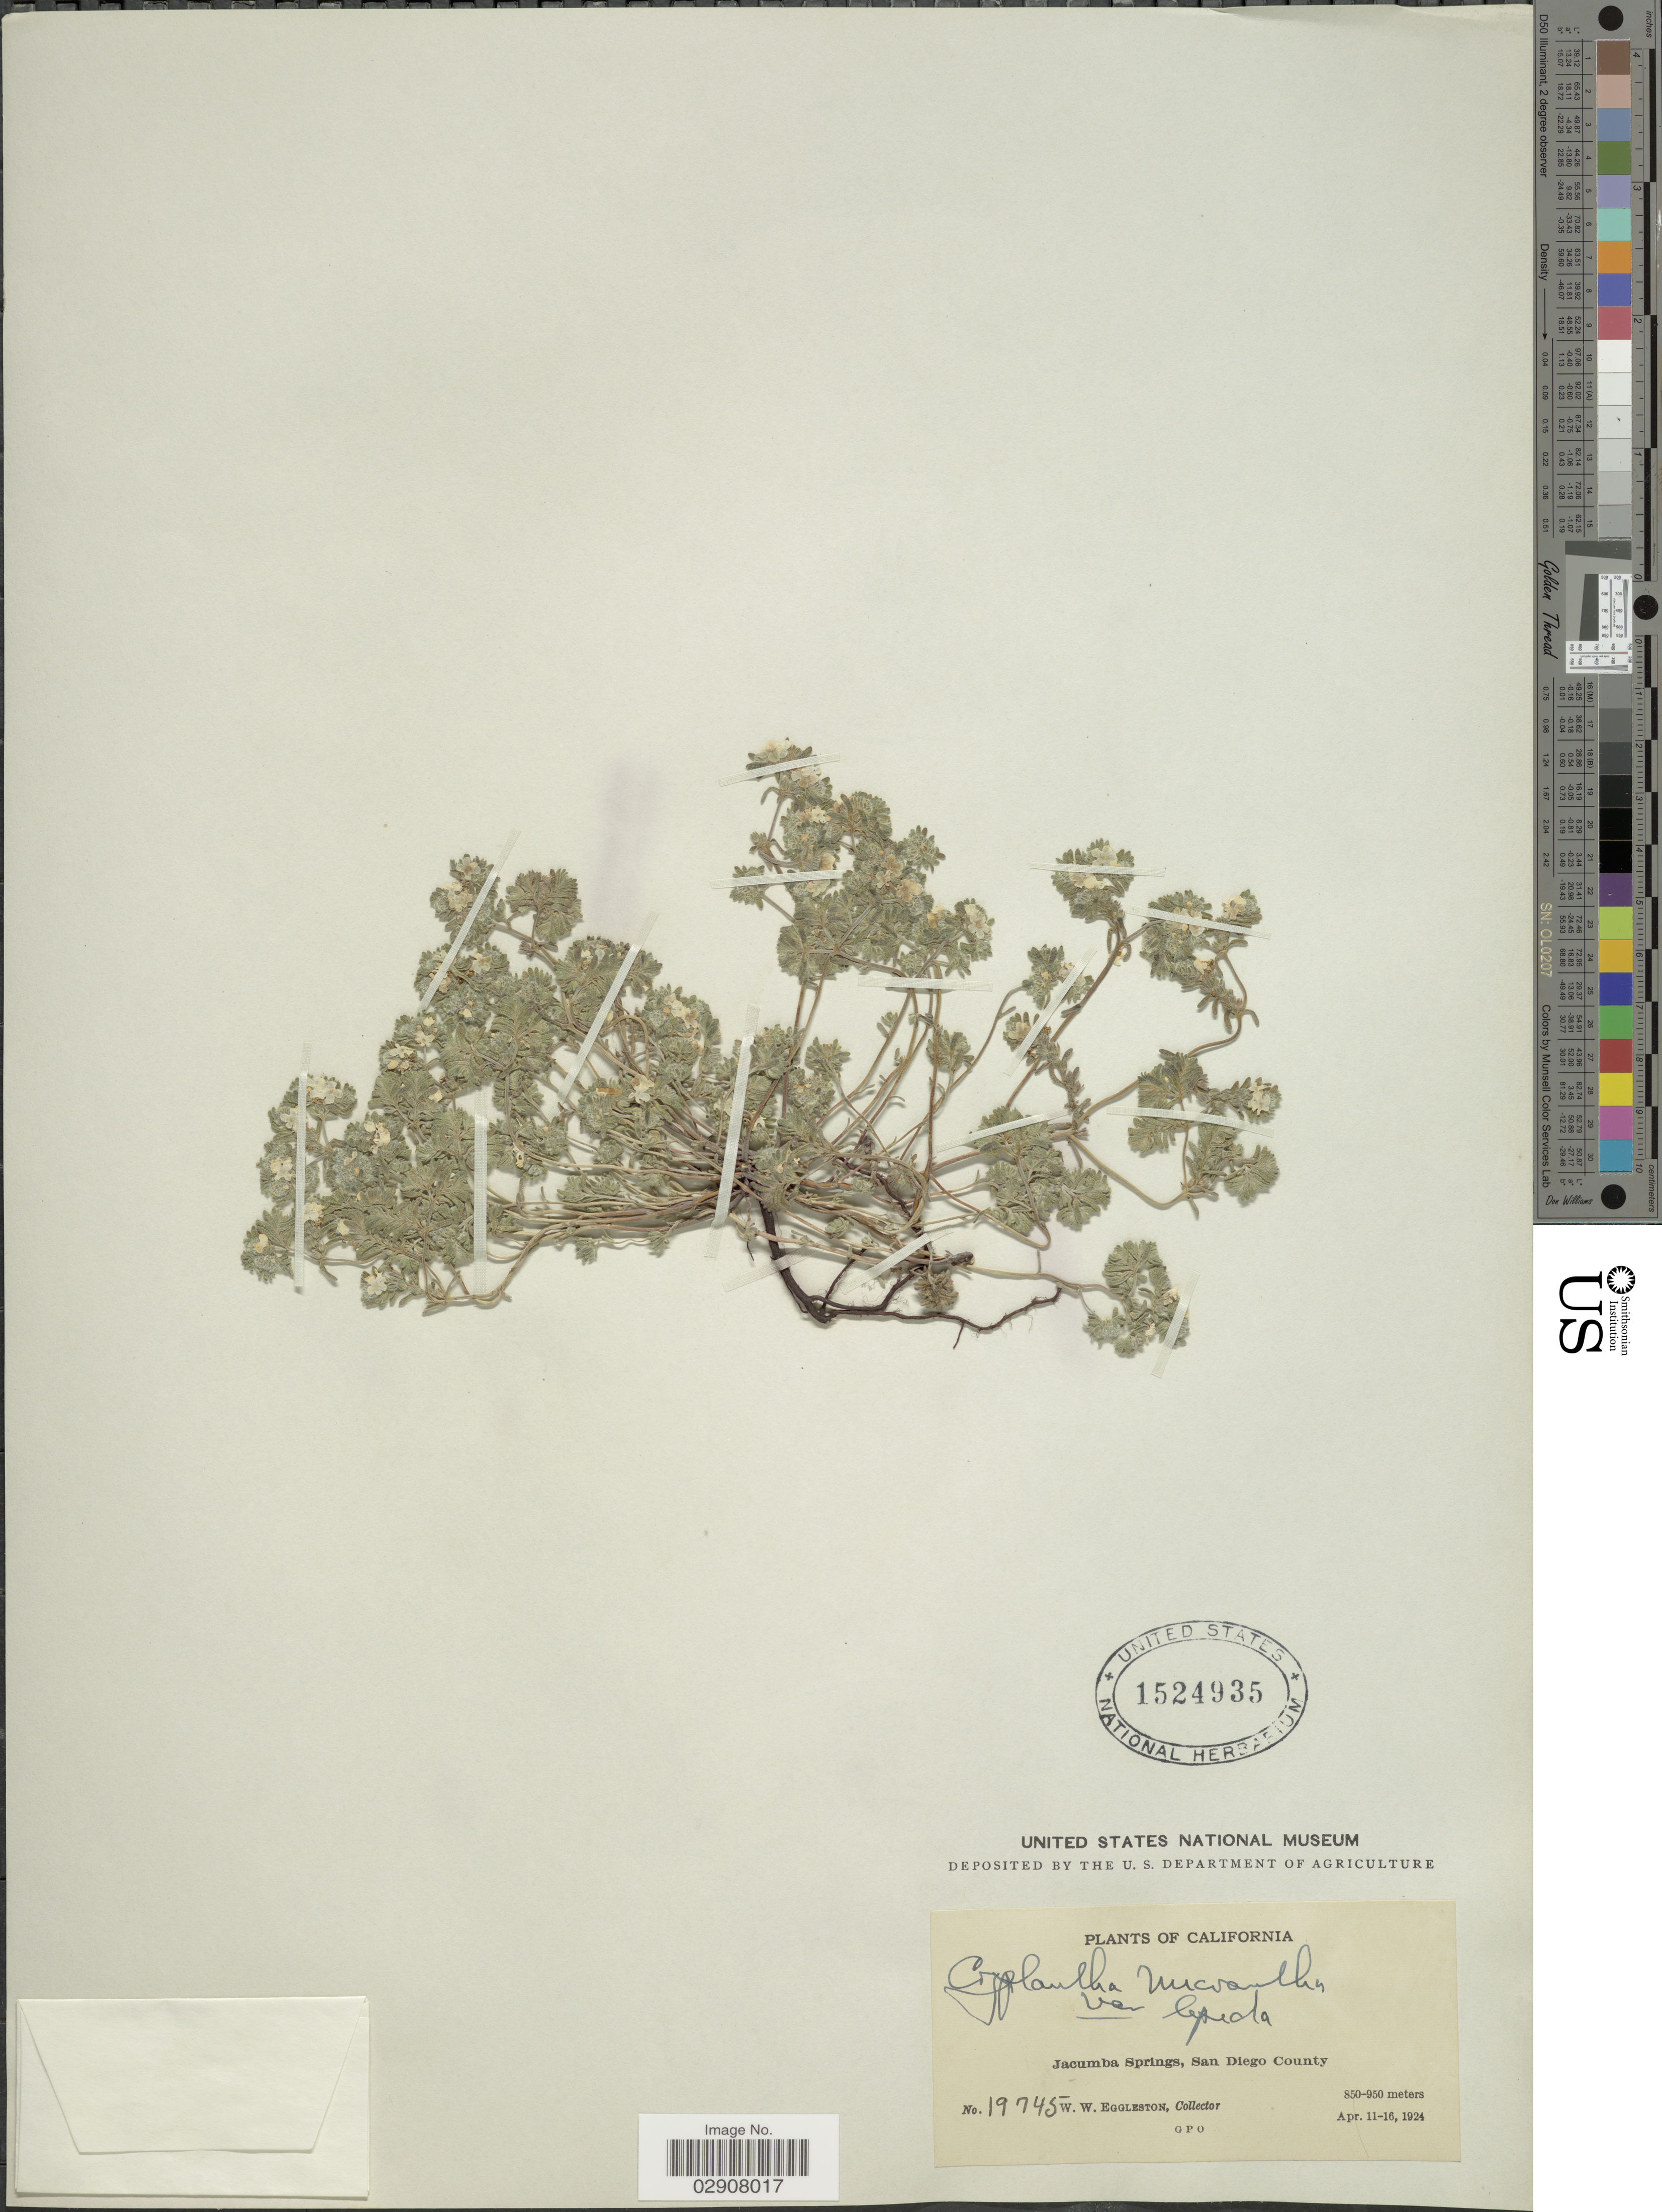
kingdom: Plantae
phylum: Tracheophyta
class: Magnoliopsida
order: Boraginales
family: Boraginaceae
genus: Cryptantha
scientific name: Cryptantha micrantha var. lepida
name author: (A. Gray) I.M. Johnst.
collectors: W. W. Eggleston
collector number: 19745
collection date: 1924-04-11/1924-04-16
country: United States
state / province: California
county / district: San Diego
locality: Jacumba Springs, San Diego County.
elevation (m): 850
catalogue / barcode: US 1524935